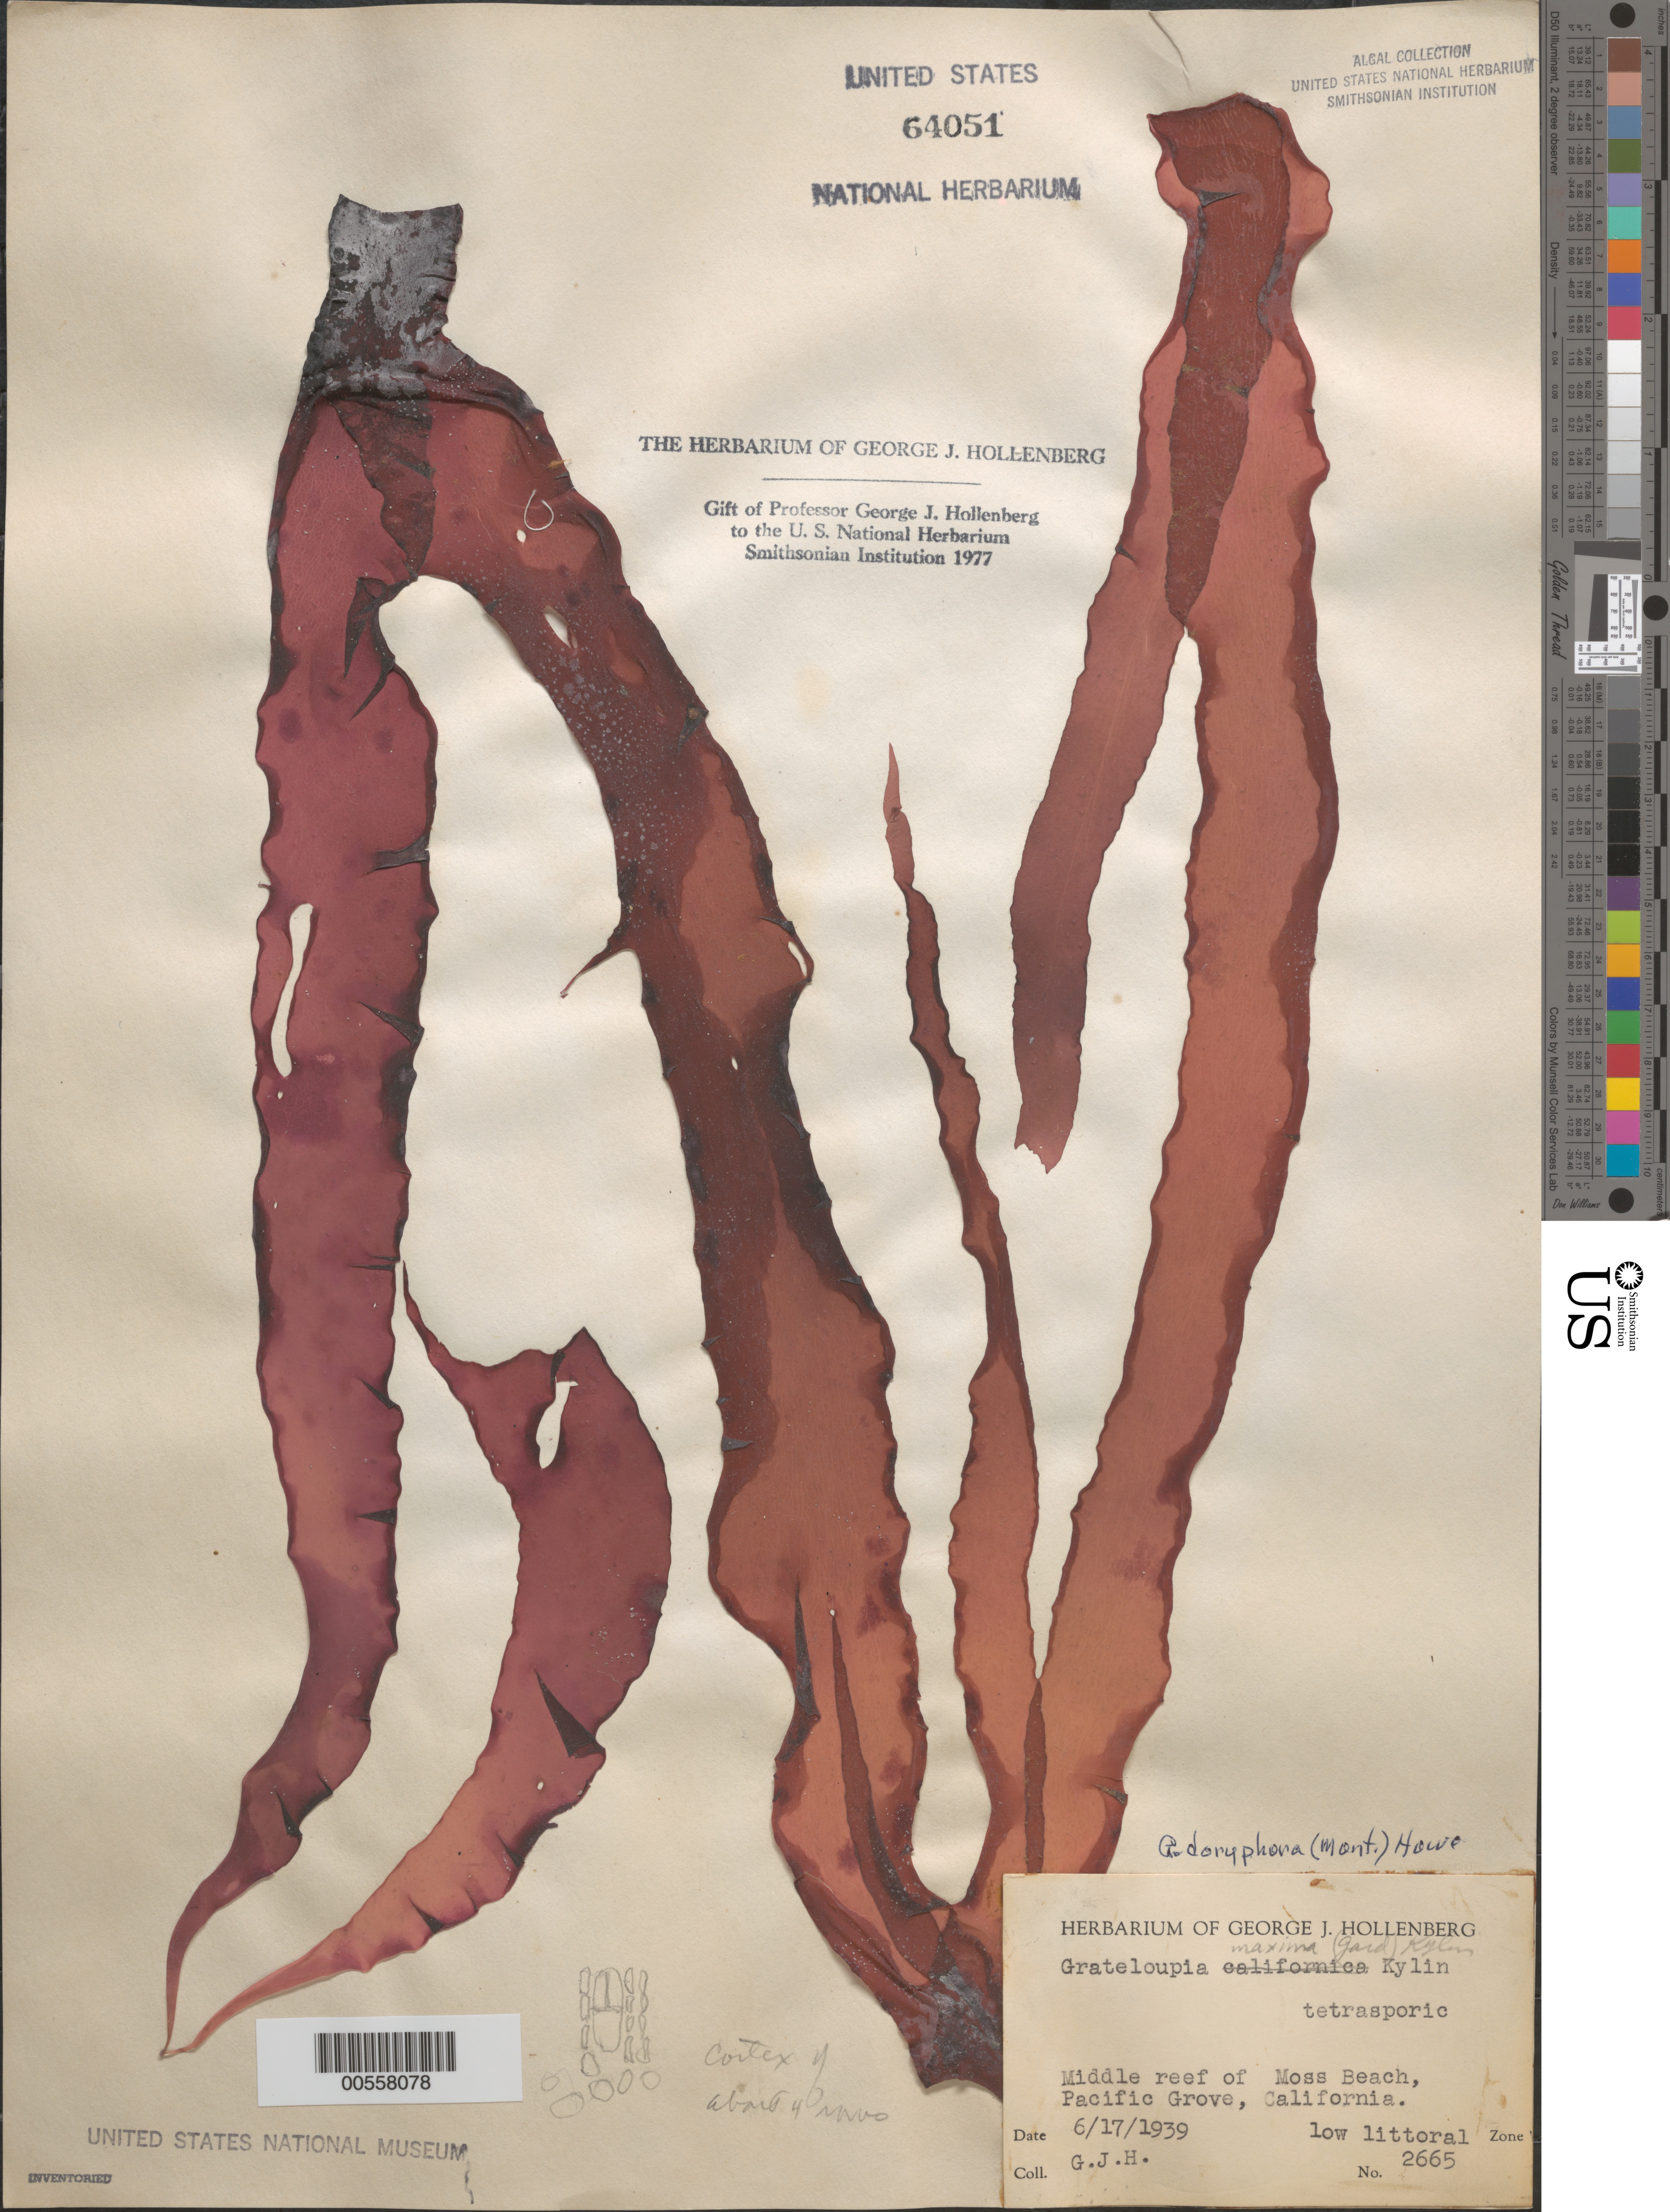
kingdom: Plantae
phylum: Rhodophyta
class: Florideophyceae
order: Halymeniales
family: Halymeniaceae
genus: Grateloupia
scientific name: Grateloupia doryphora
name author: (Mont.) Howe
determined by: Hollenberg, George J.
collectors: G. Hollenberg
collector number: GJH 2665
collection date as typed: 17 Jun 1939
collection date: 1939-06-17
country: United States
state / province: California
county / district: Monterey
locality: Middle reef of Moss Beach, Pacific Grove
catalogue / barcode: US 64051